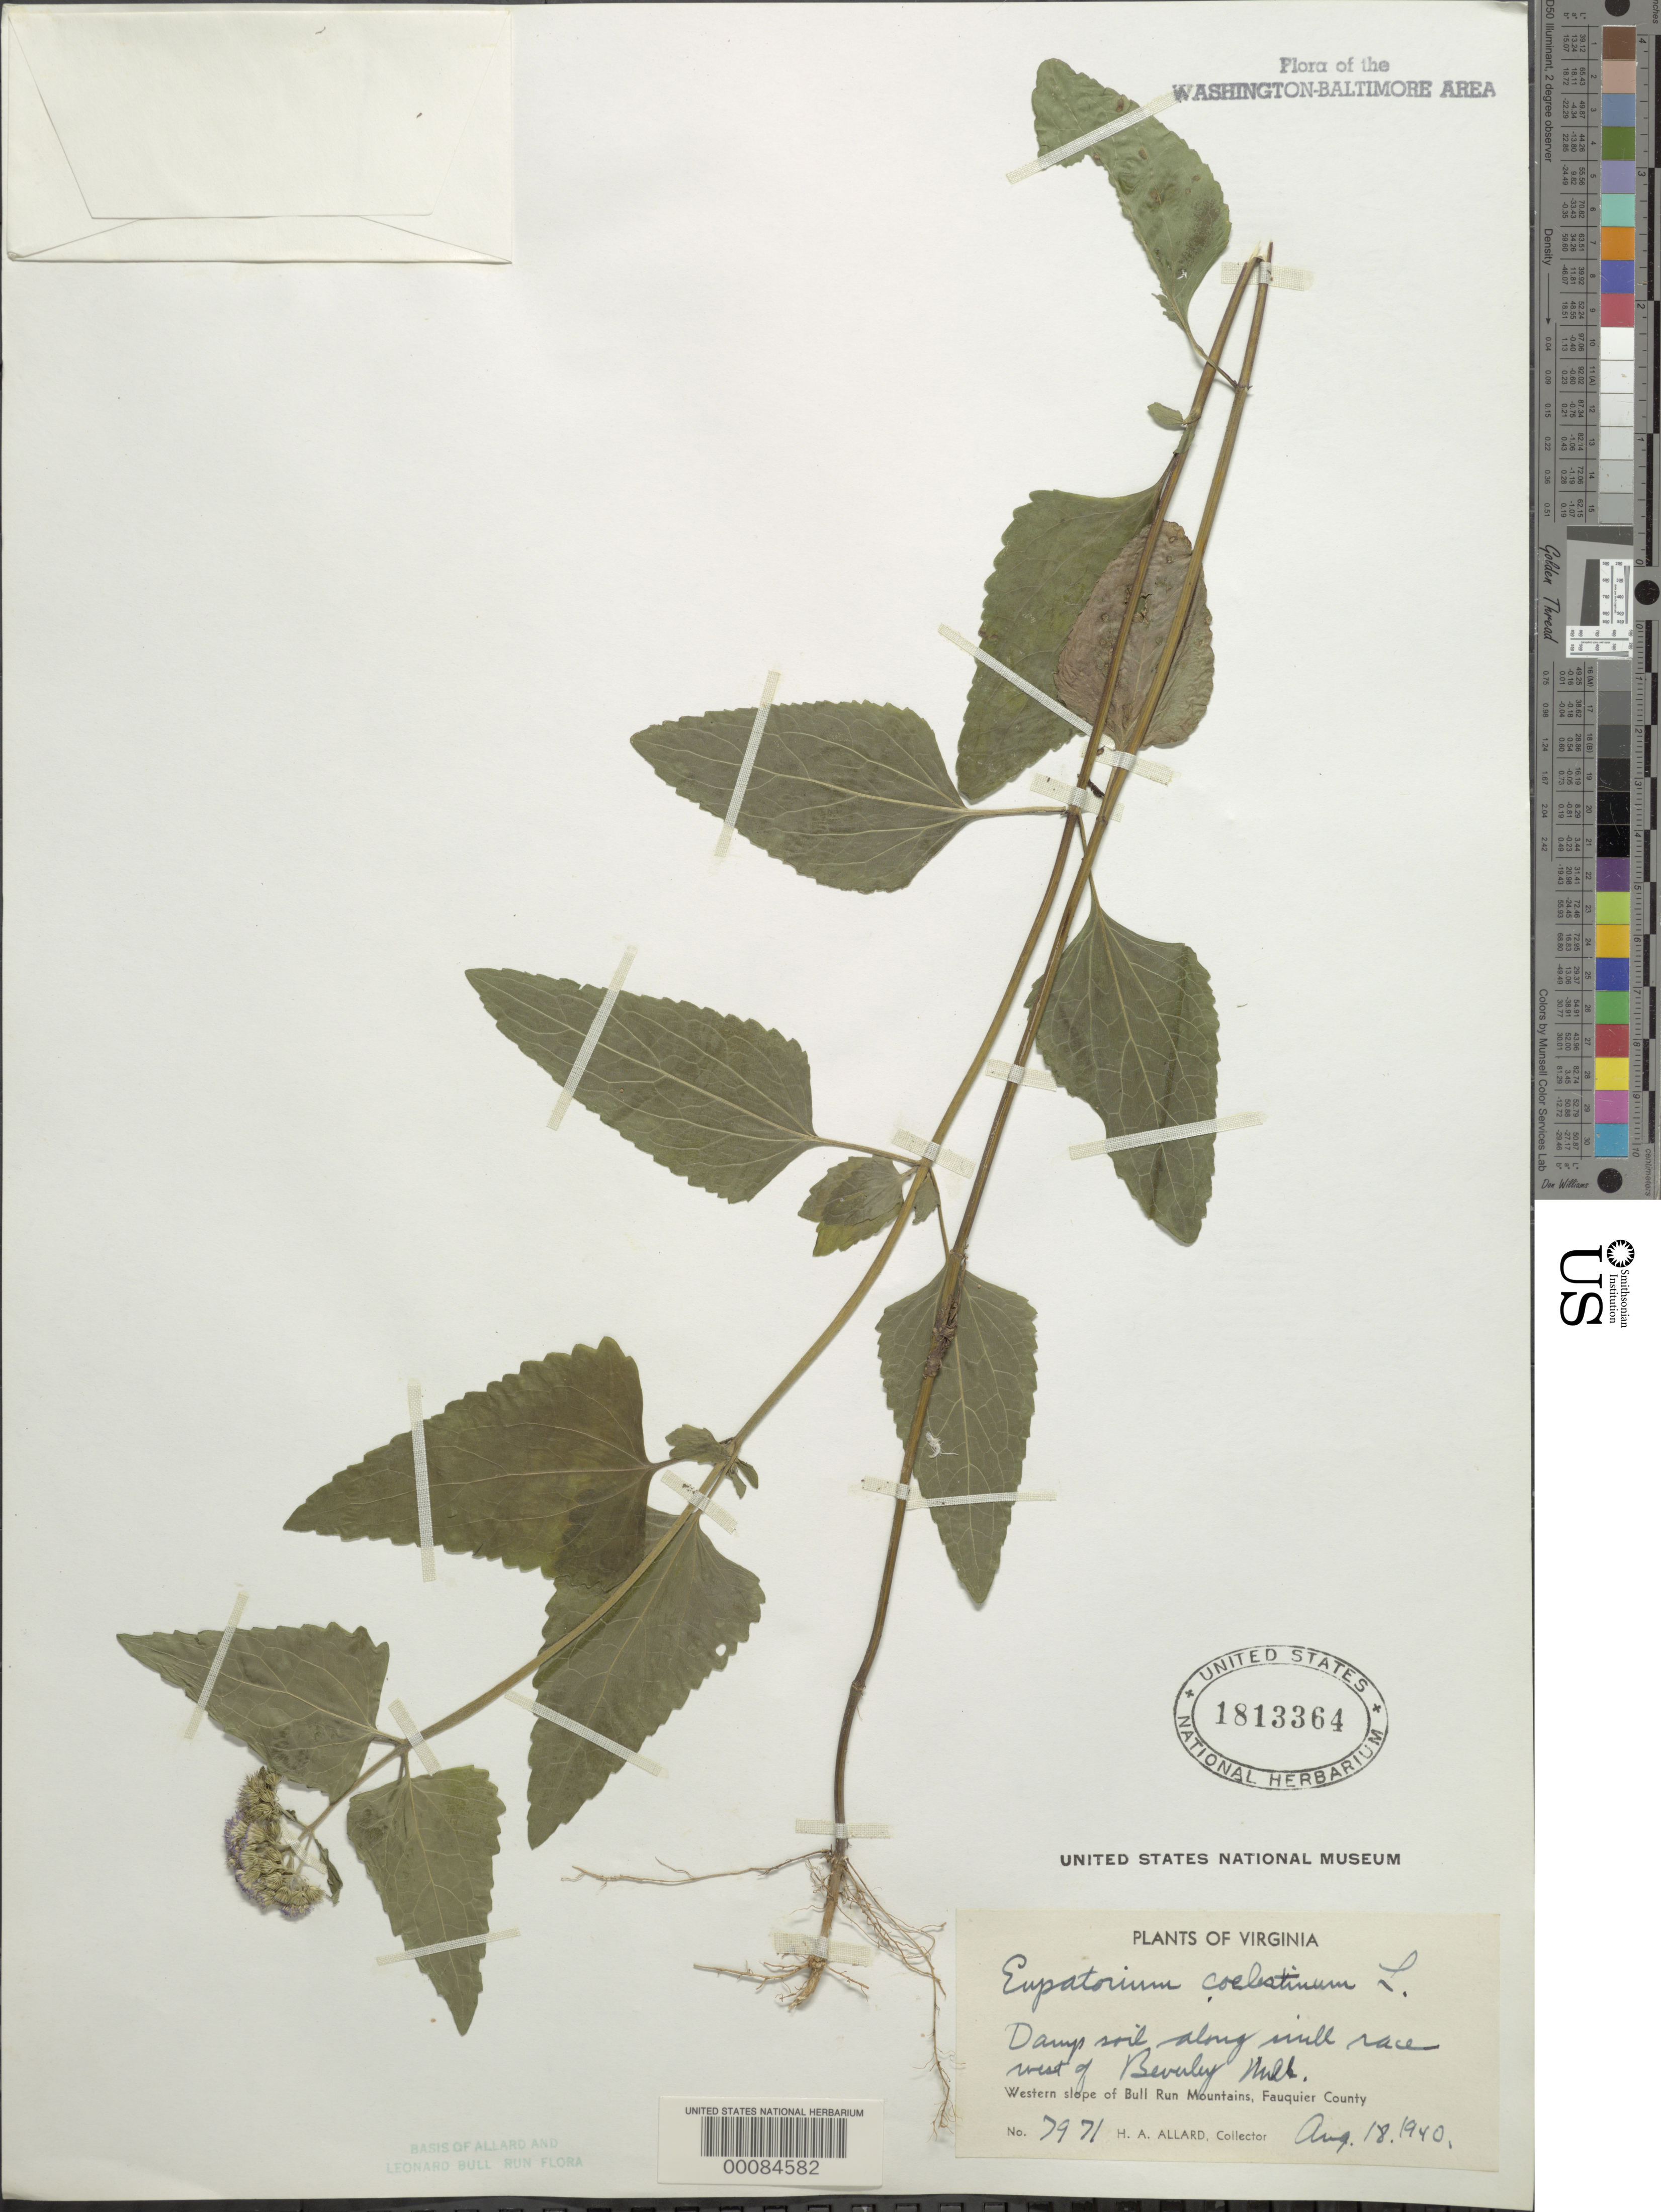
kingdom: Plantae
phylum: Tracheophyta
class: Magnoliopsida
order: Asterales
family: Asteraceae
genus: Conoclinium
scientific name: Conoclinium coelestinum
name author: (L.) DC.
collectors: H. A. Allard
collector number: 7971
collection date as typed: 18 Aug 1940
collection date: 1940-08-18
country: United States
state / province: Virginia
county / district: Fauquier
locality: West of Beverley Mill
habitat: Damp soil along mill race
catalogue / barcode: US 1813364